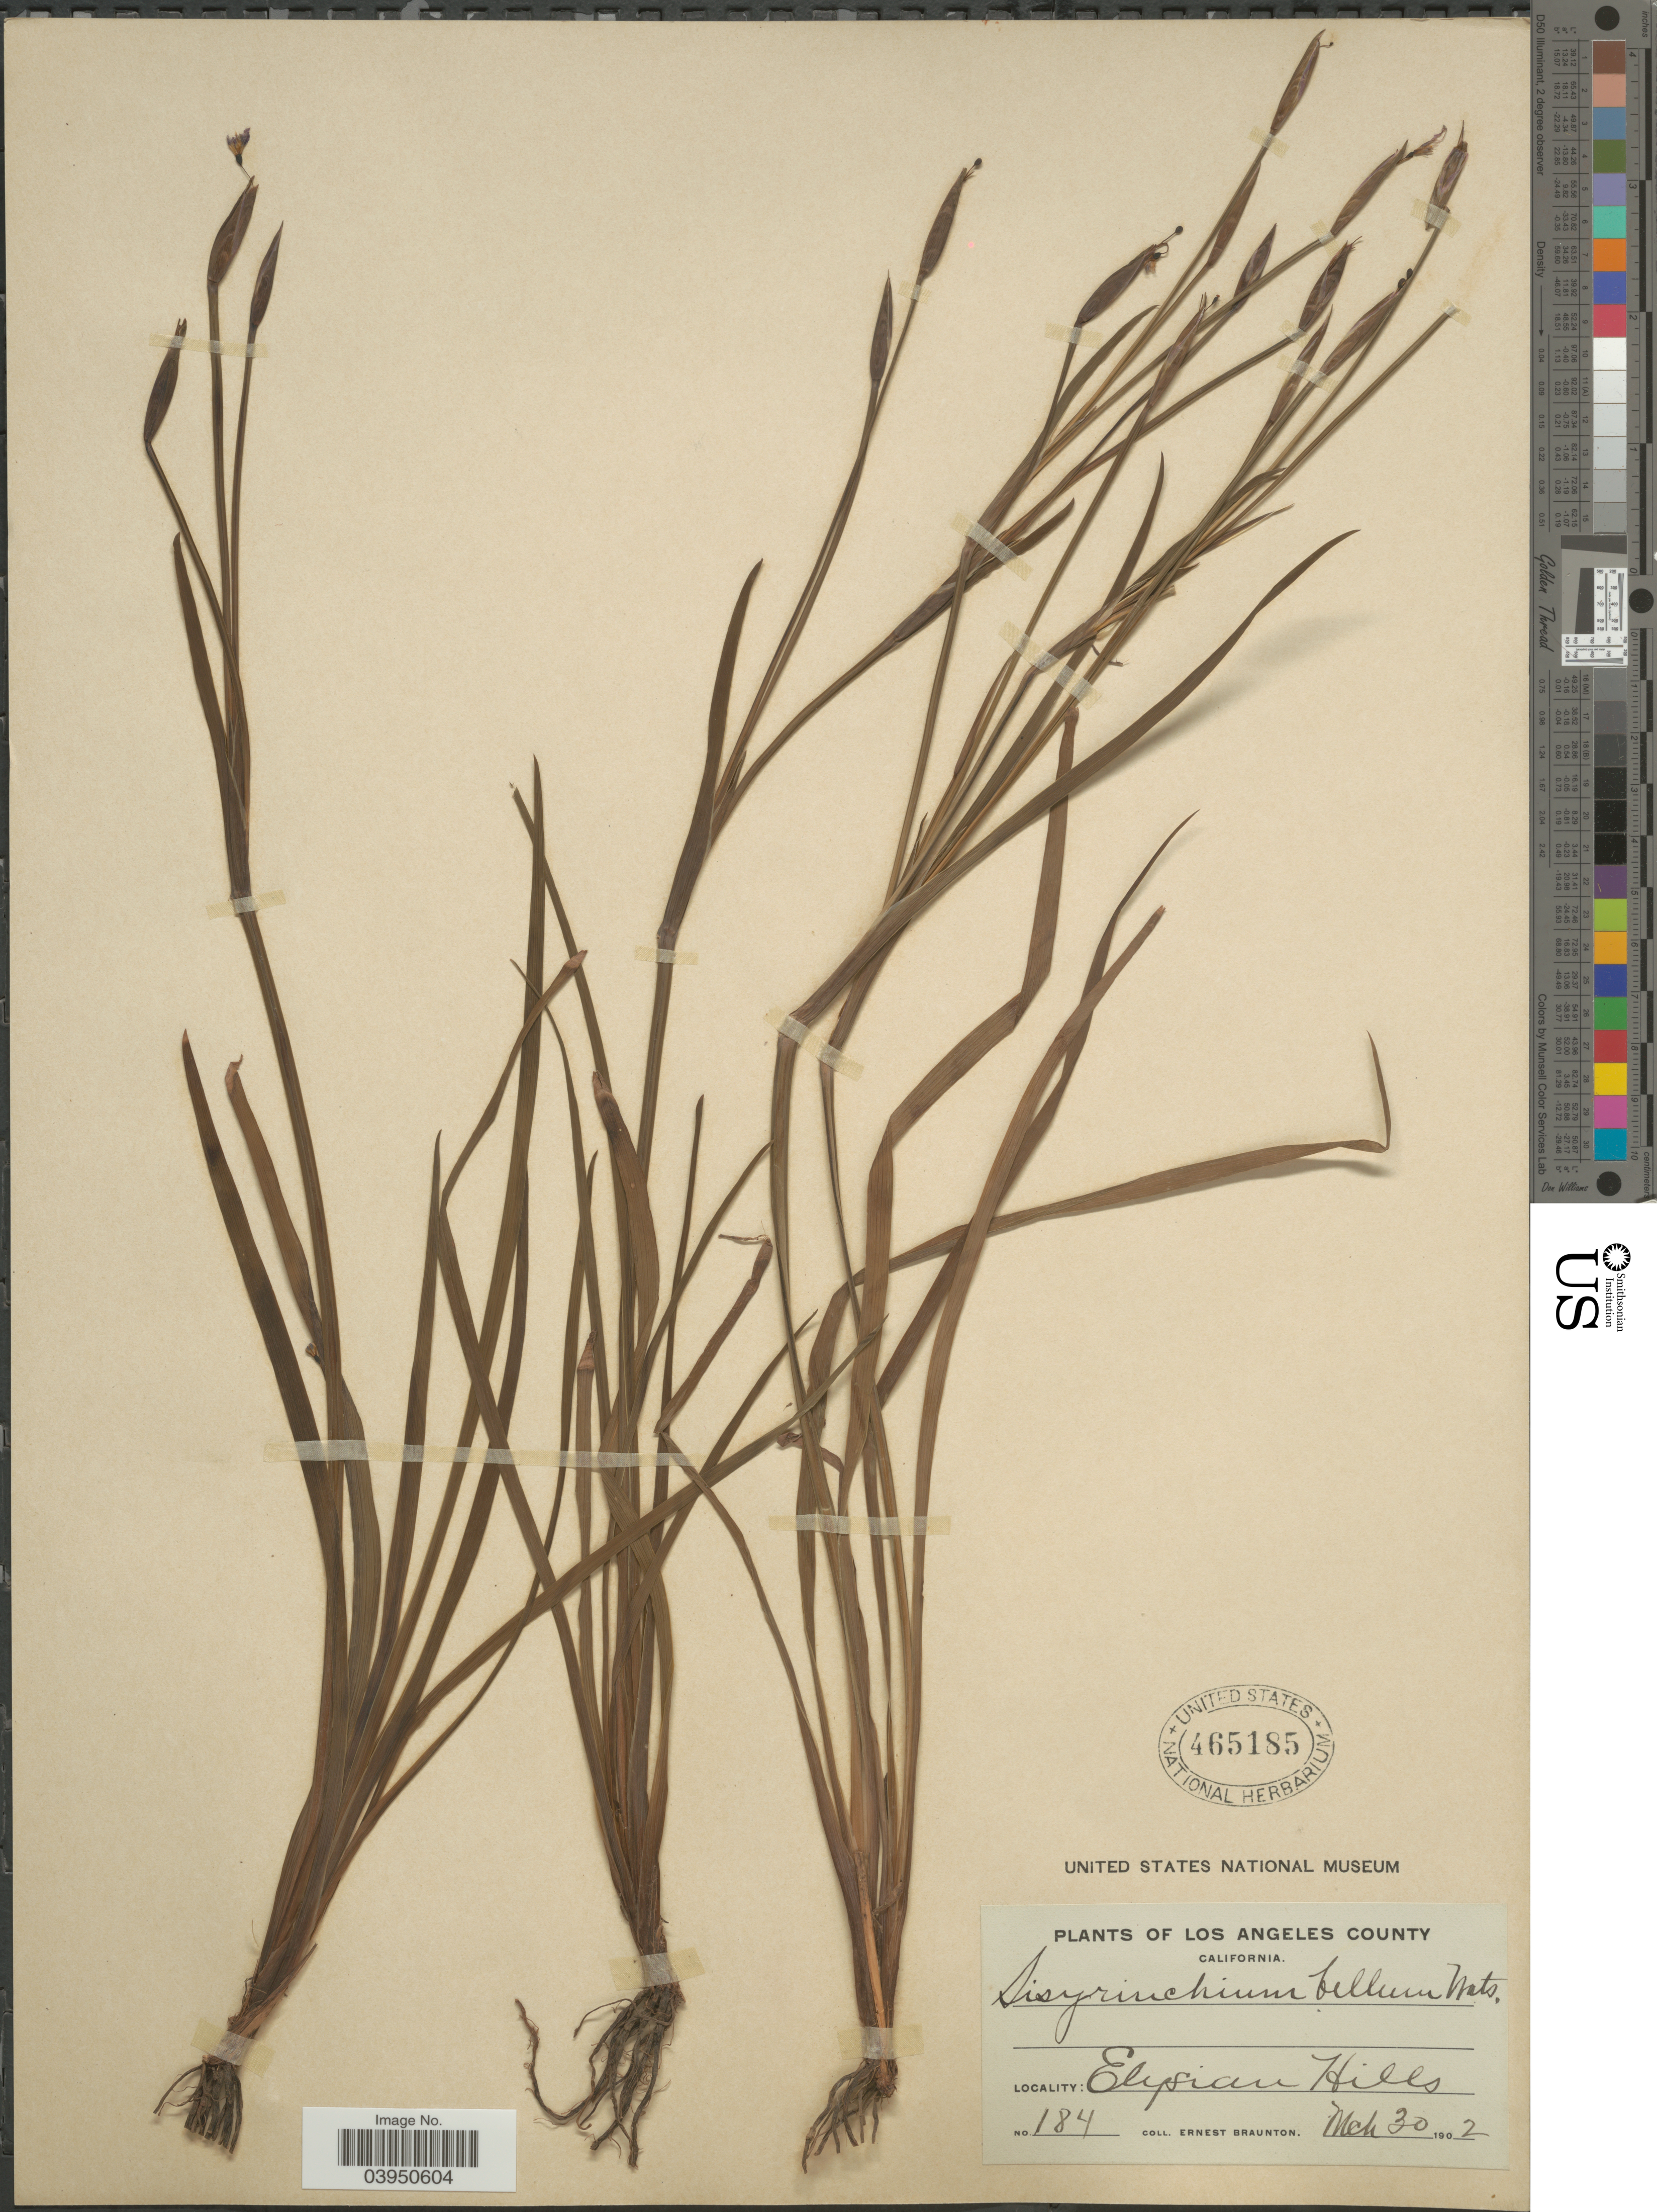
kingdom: Plantae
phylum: Tracheophyta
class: Liliopsida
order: Asparagales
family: Iridaceae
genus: Sisyrinchium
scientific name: Sisyrinchium bellum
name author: S. Watson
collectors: E. Braunton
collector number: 184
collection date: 1902-03-30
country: United States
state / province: California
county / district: Los Angeles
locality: Los Angeles County. Elysian Hills.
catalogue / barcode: US 465185